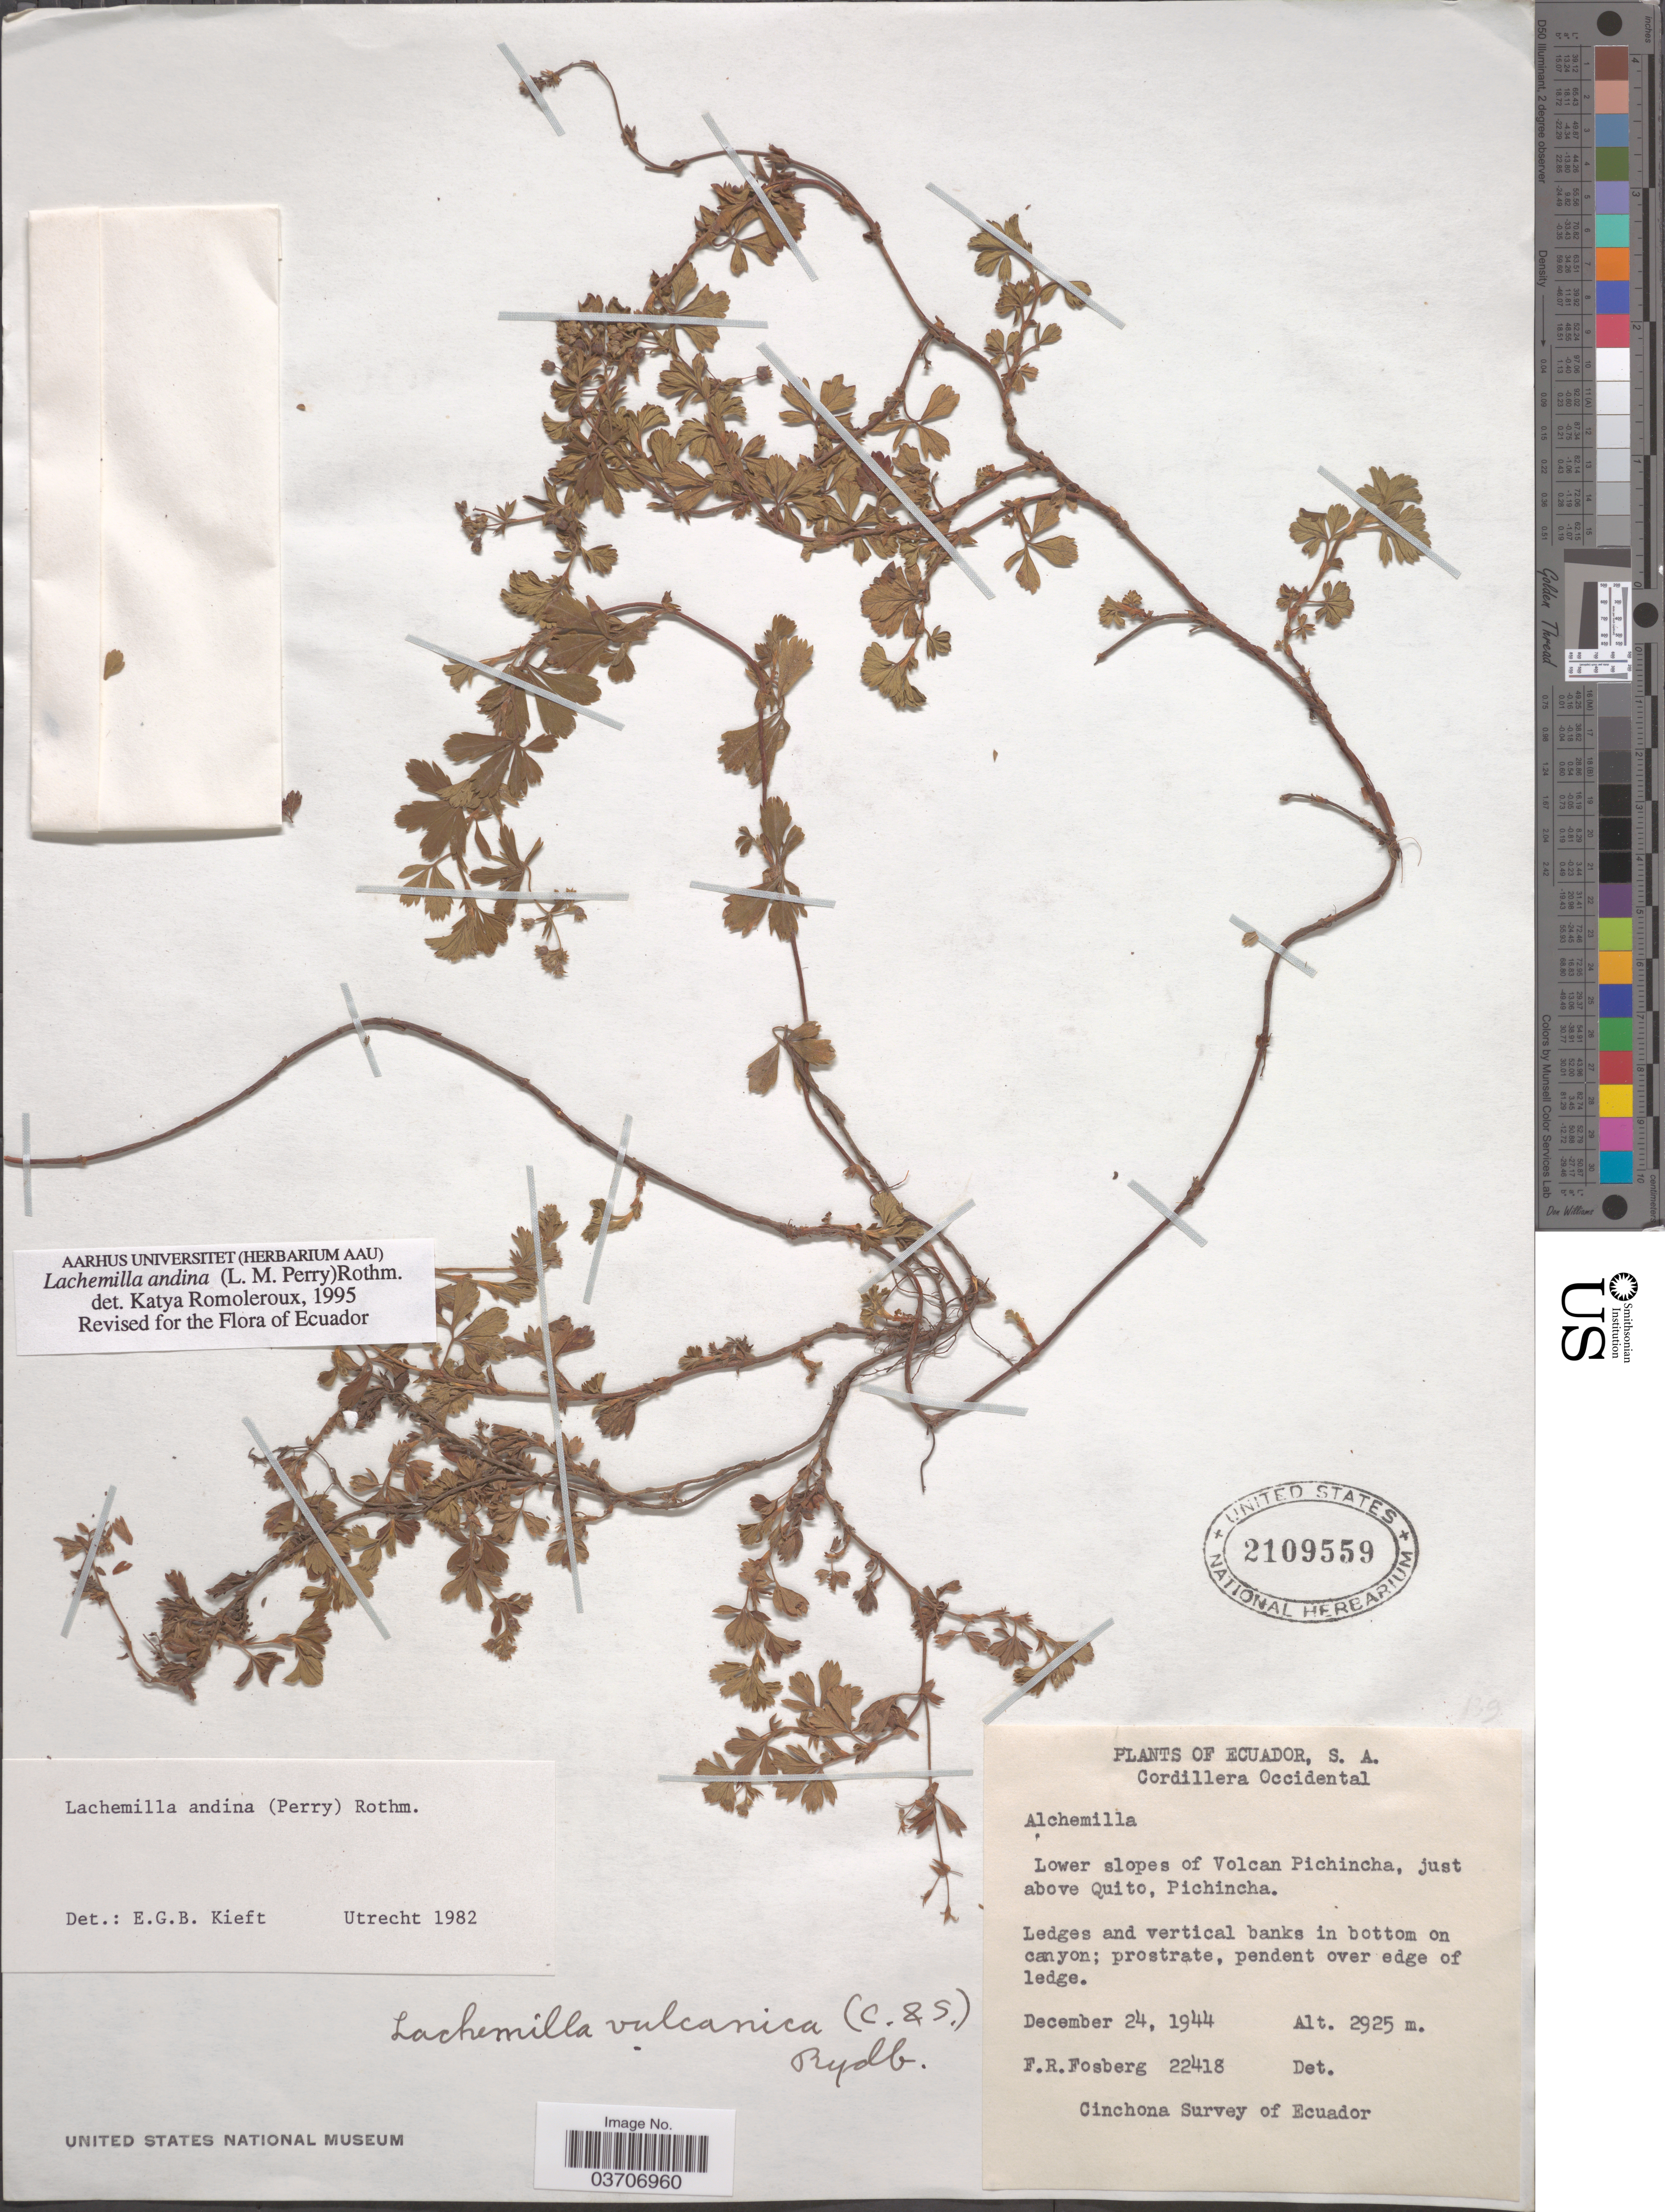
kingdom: Plantae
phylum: Tracheophyta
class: Magnoliopsida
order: Rosales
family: Rosaceae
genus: Lachemilla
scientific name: Lachemilla andina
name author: (L.M. Perry) Rothm.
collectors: F. R. Fosberg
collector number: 22418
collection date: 1944-12-24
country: Ecuador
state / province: Pichincha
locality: Cordillera Occidental. Lower slopes of Volcan Pichincha, just above Quito.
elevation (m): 2925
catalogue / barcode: US 2109559